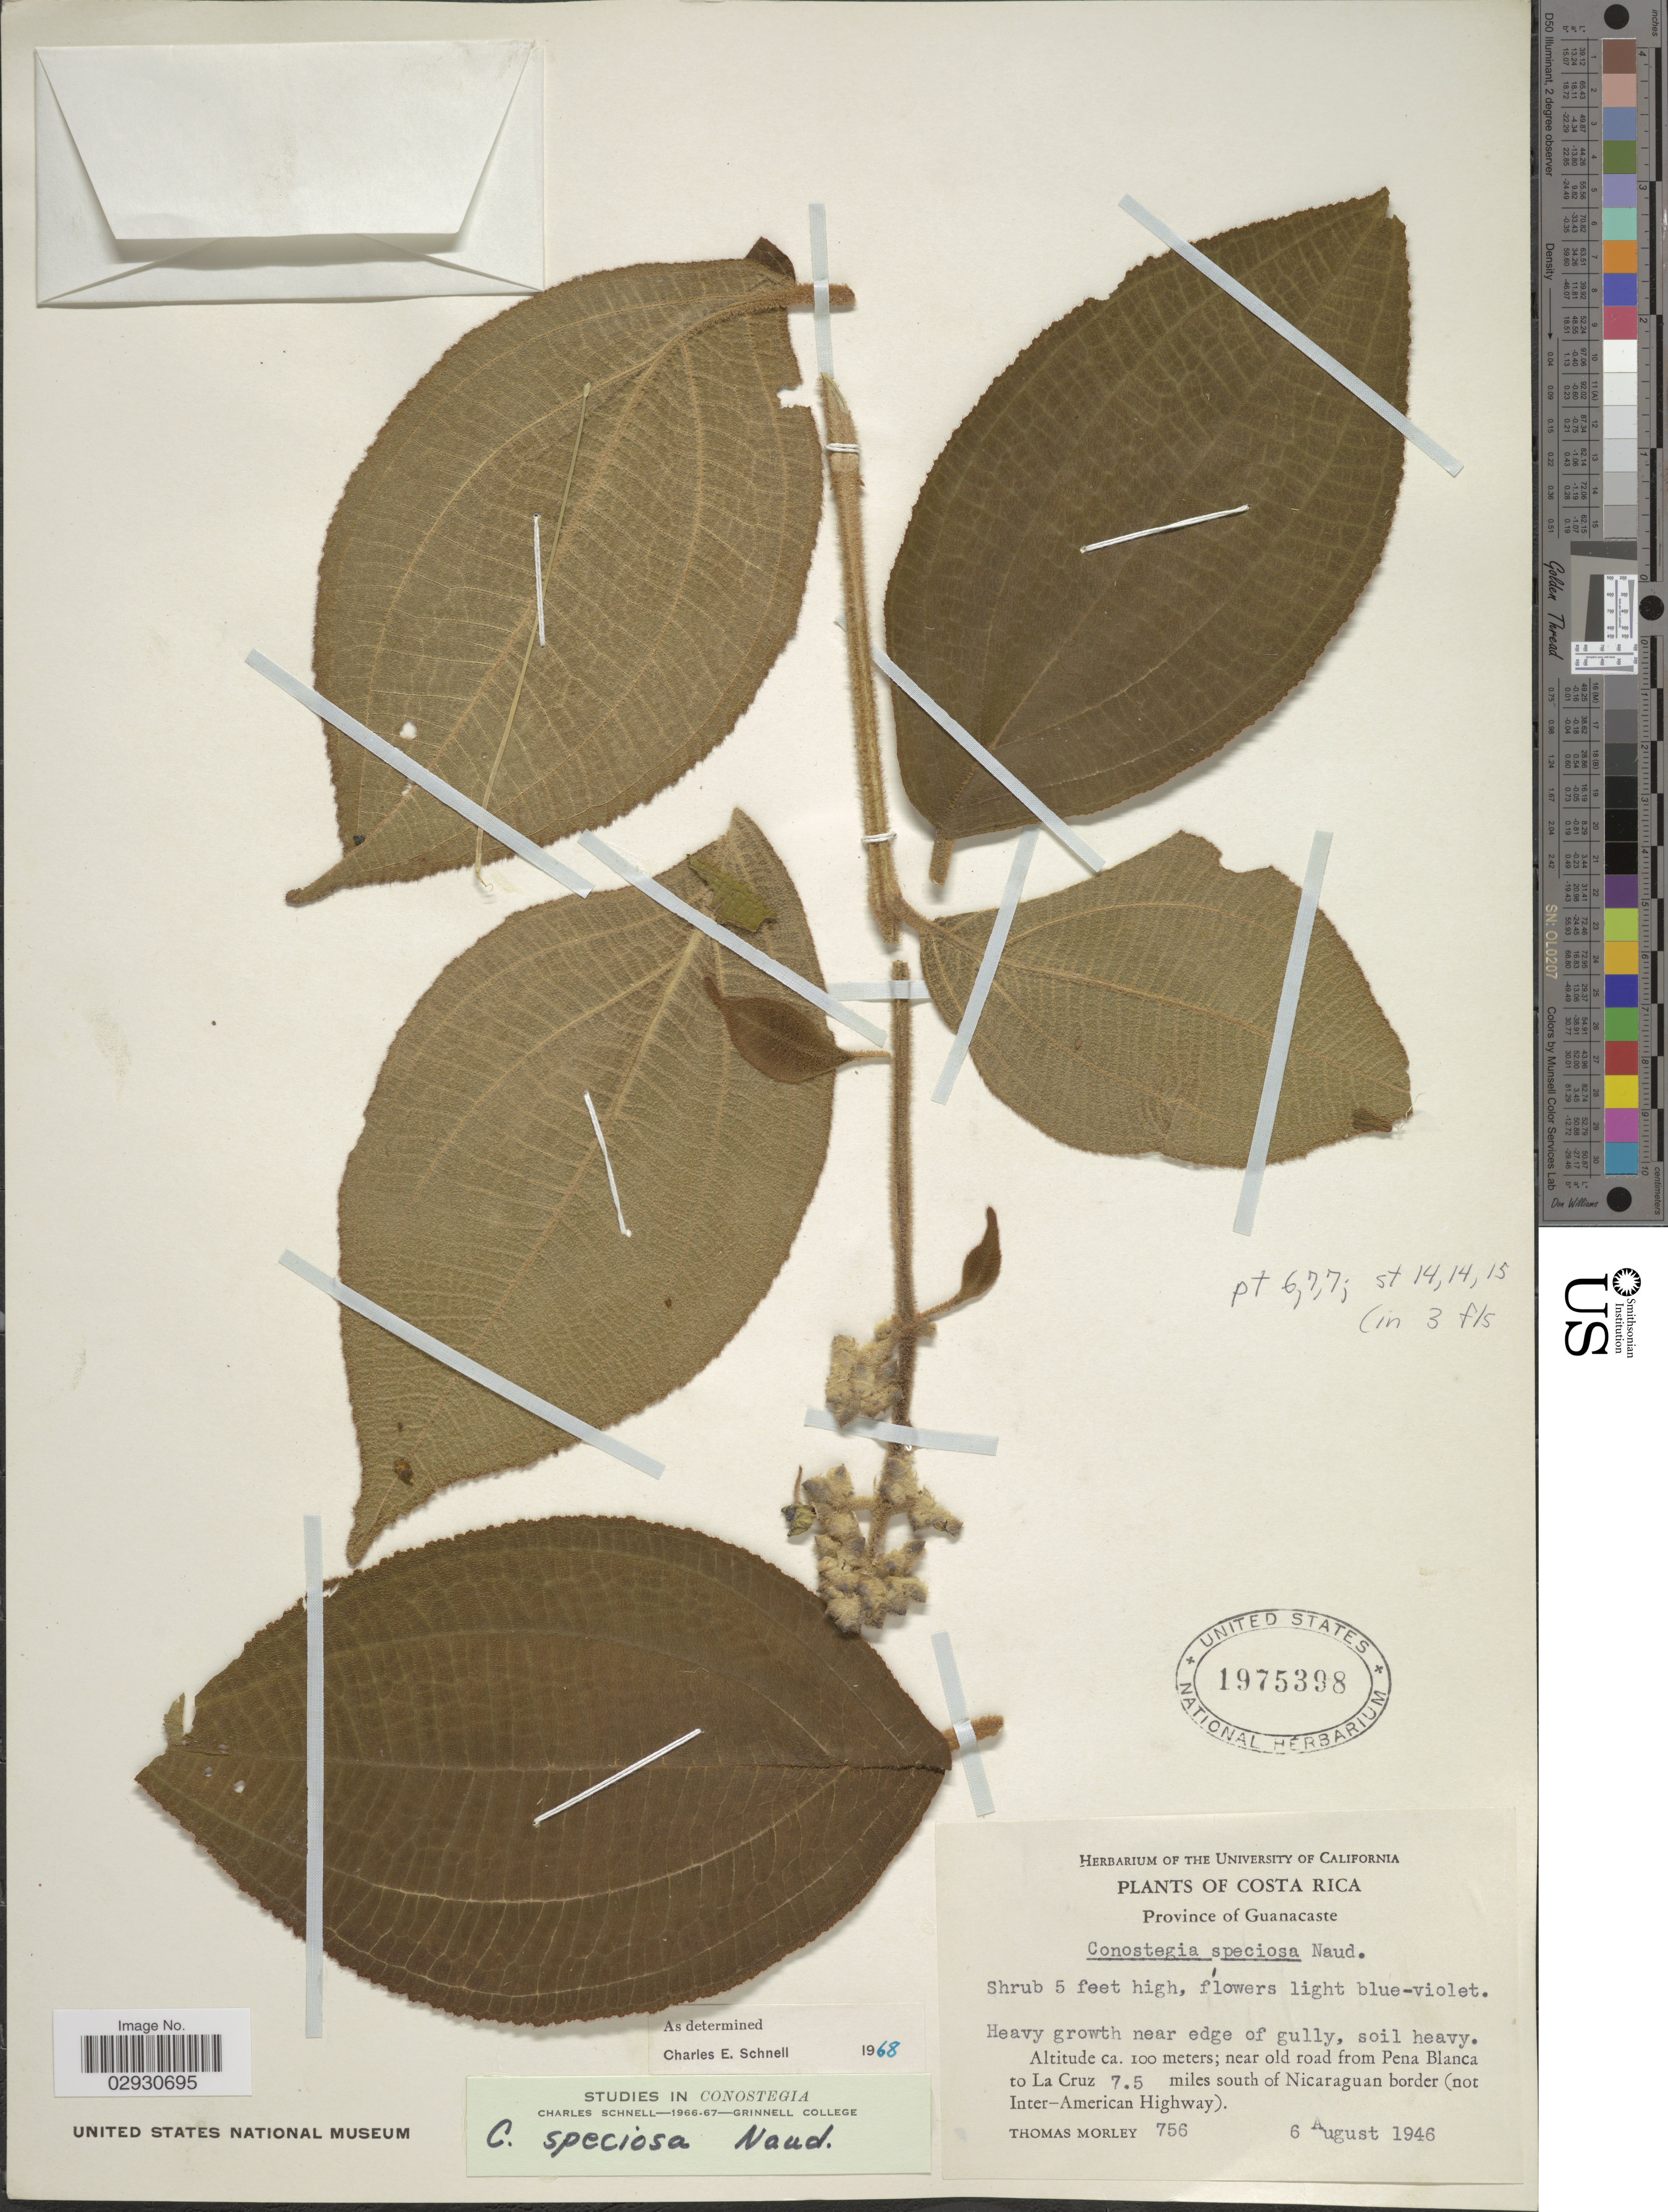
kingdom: Plantae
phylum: Tracheophyta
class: Magnoliopsida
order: Myrtales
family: Melastomataceae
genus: Conostegia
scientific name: Conostegia speciosa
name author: Naudin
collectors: T. Morley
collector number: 756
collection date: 1946-08-06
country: Costa Rica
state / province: Guanacaste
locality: Province of Guanacaste. Heavy growth near edge of gully, soil heavy. Near old road from Pena Blanca to La Cruz 7.5 miles south of Nicaraguan border (not Inter-American Highway).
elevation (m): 100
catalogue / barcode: US 1975398